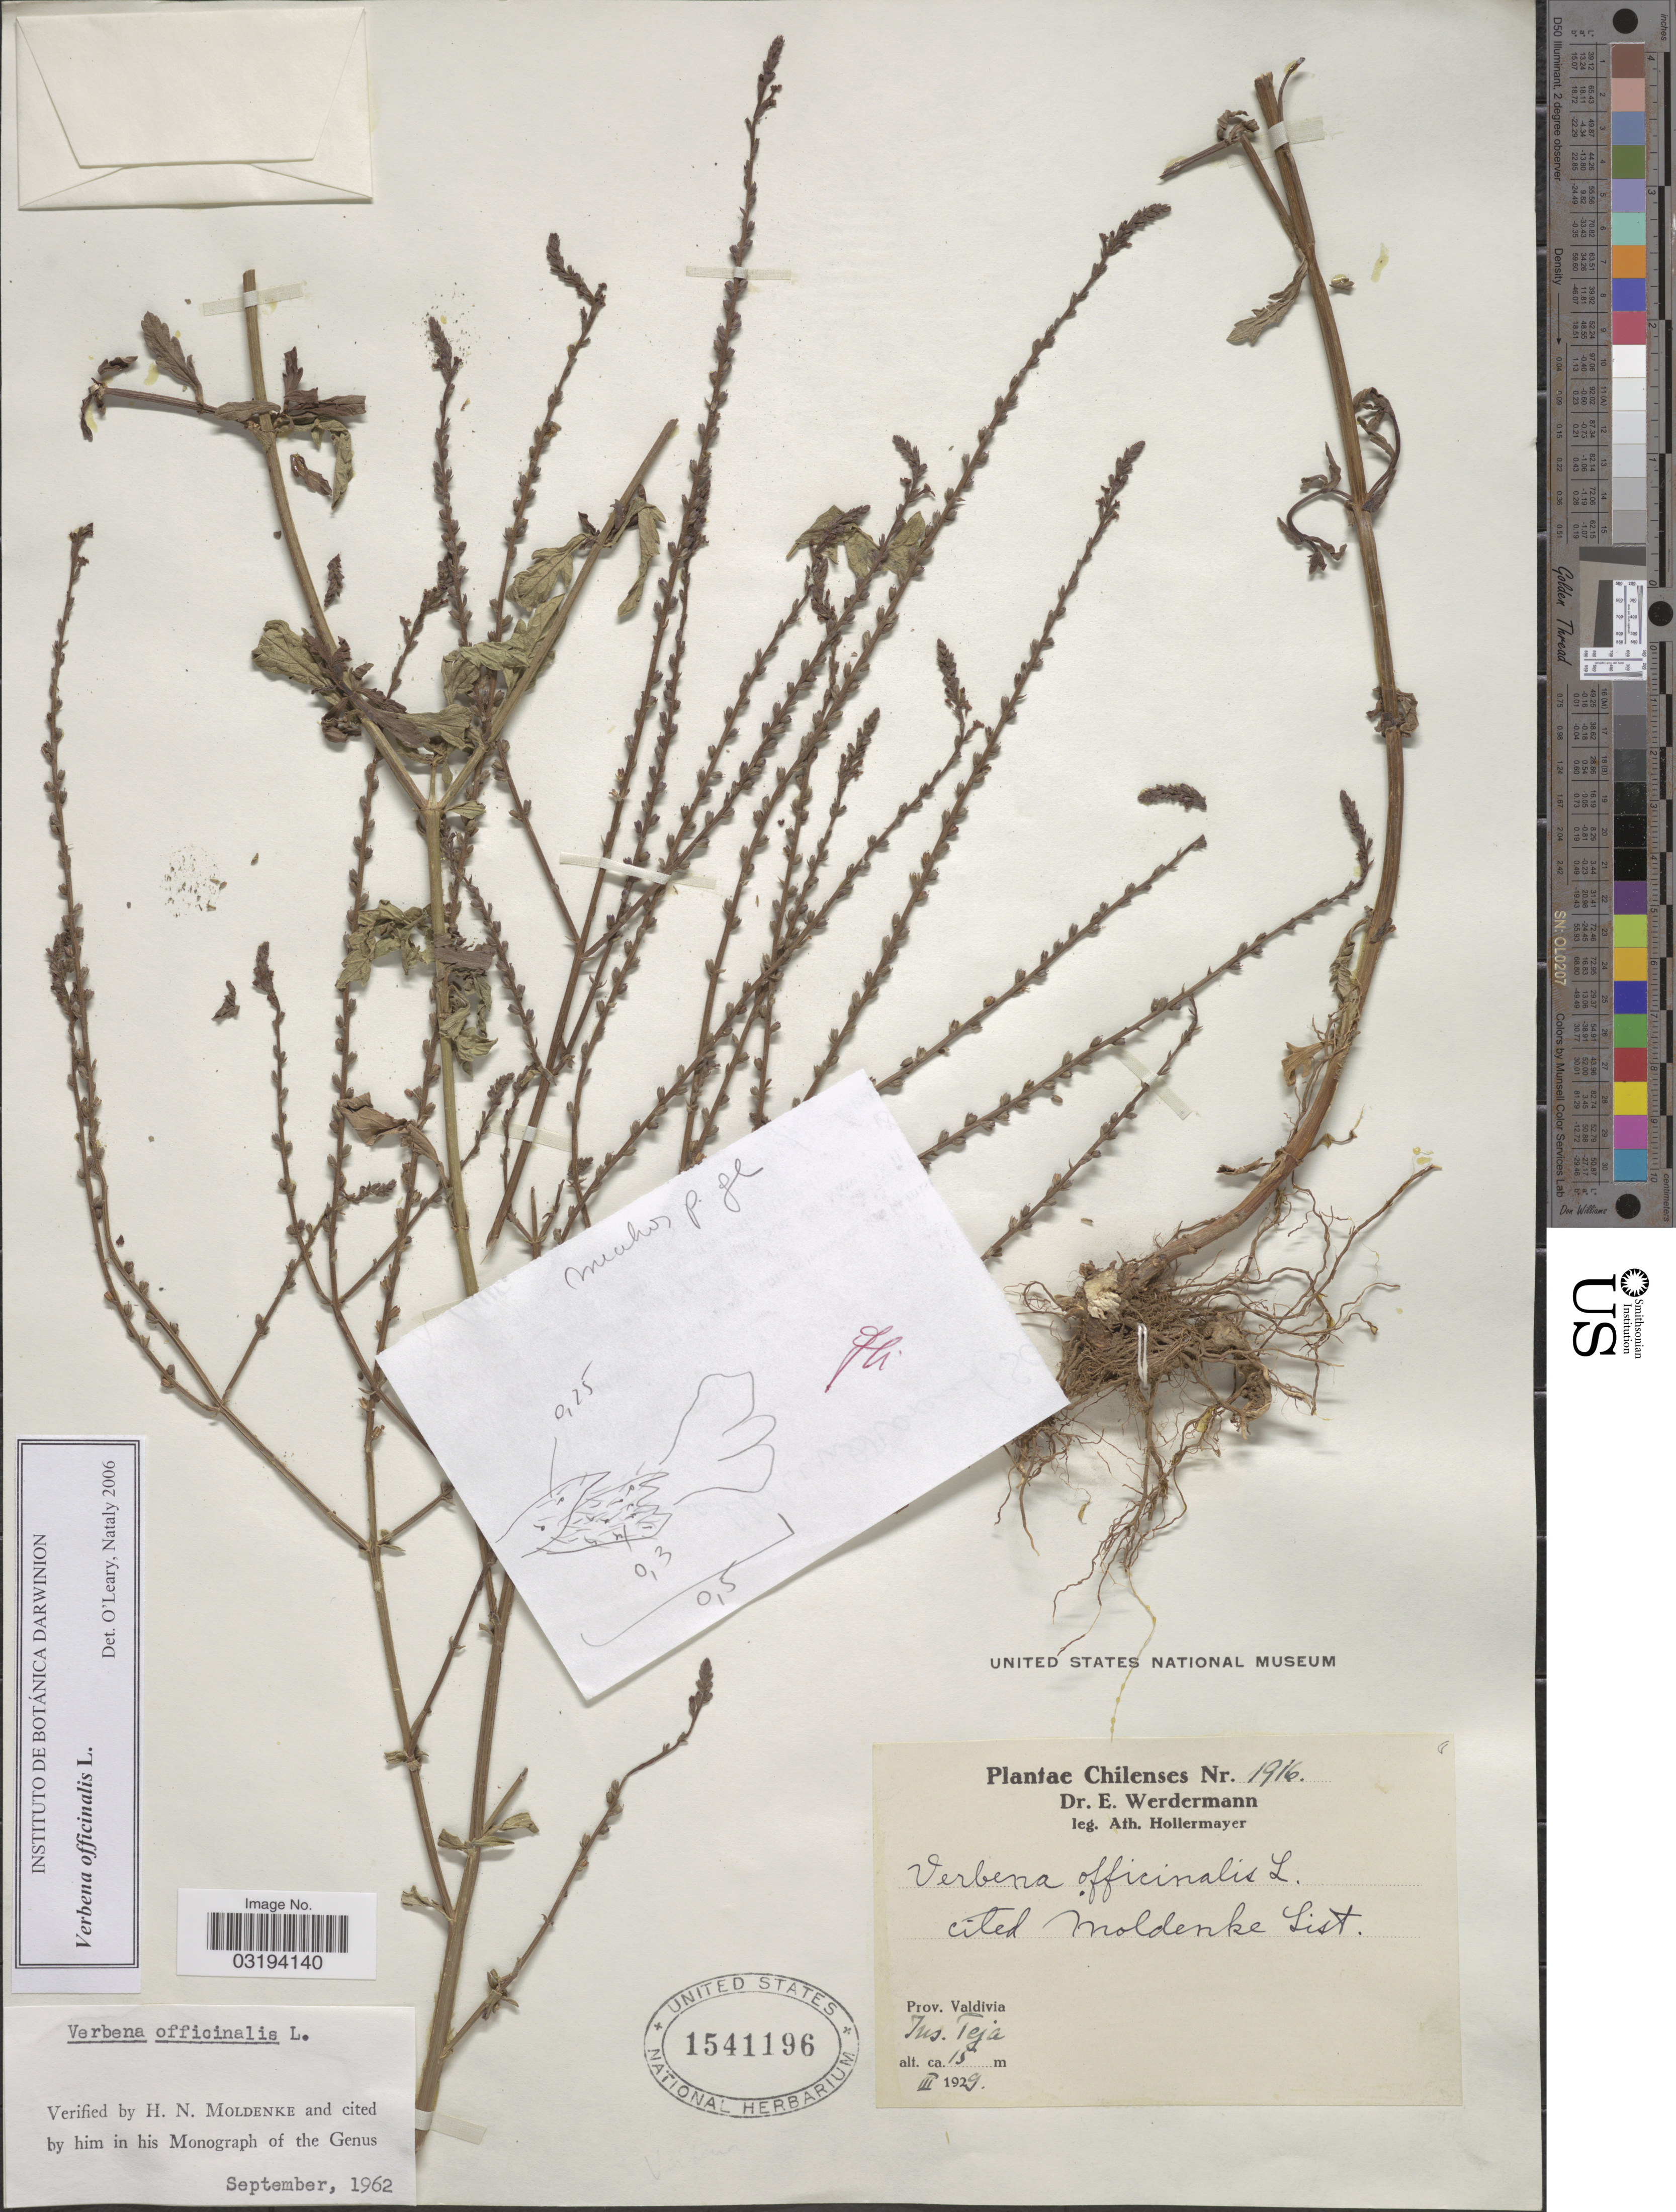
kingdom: Plantae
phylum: Tracheophyta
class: Magnoliopsida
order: Lamiales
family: Verbenaceae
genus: Verbena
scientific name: Verbena officinalis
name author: L.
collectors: A. Hollermayer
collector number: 1916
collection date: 1929-03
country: Chile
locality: Prov. Valdivia. Ins. Teja.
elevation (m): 15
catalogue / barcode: US 1541196